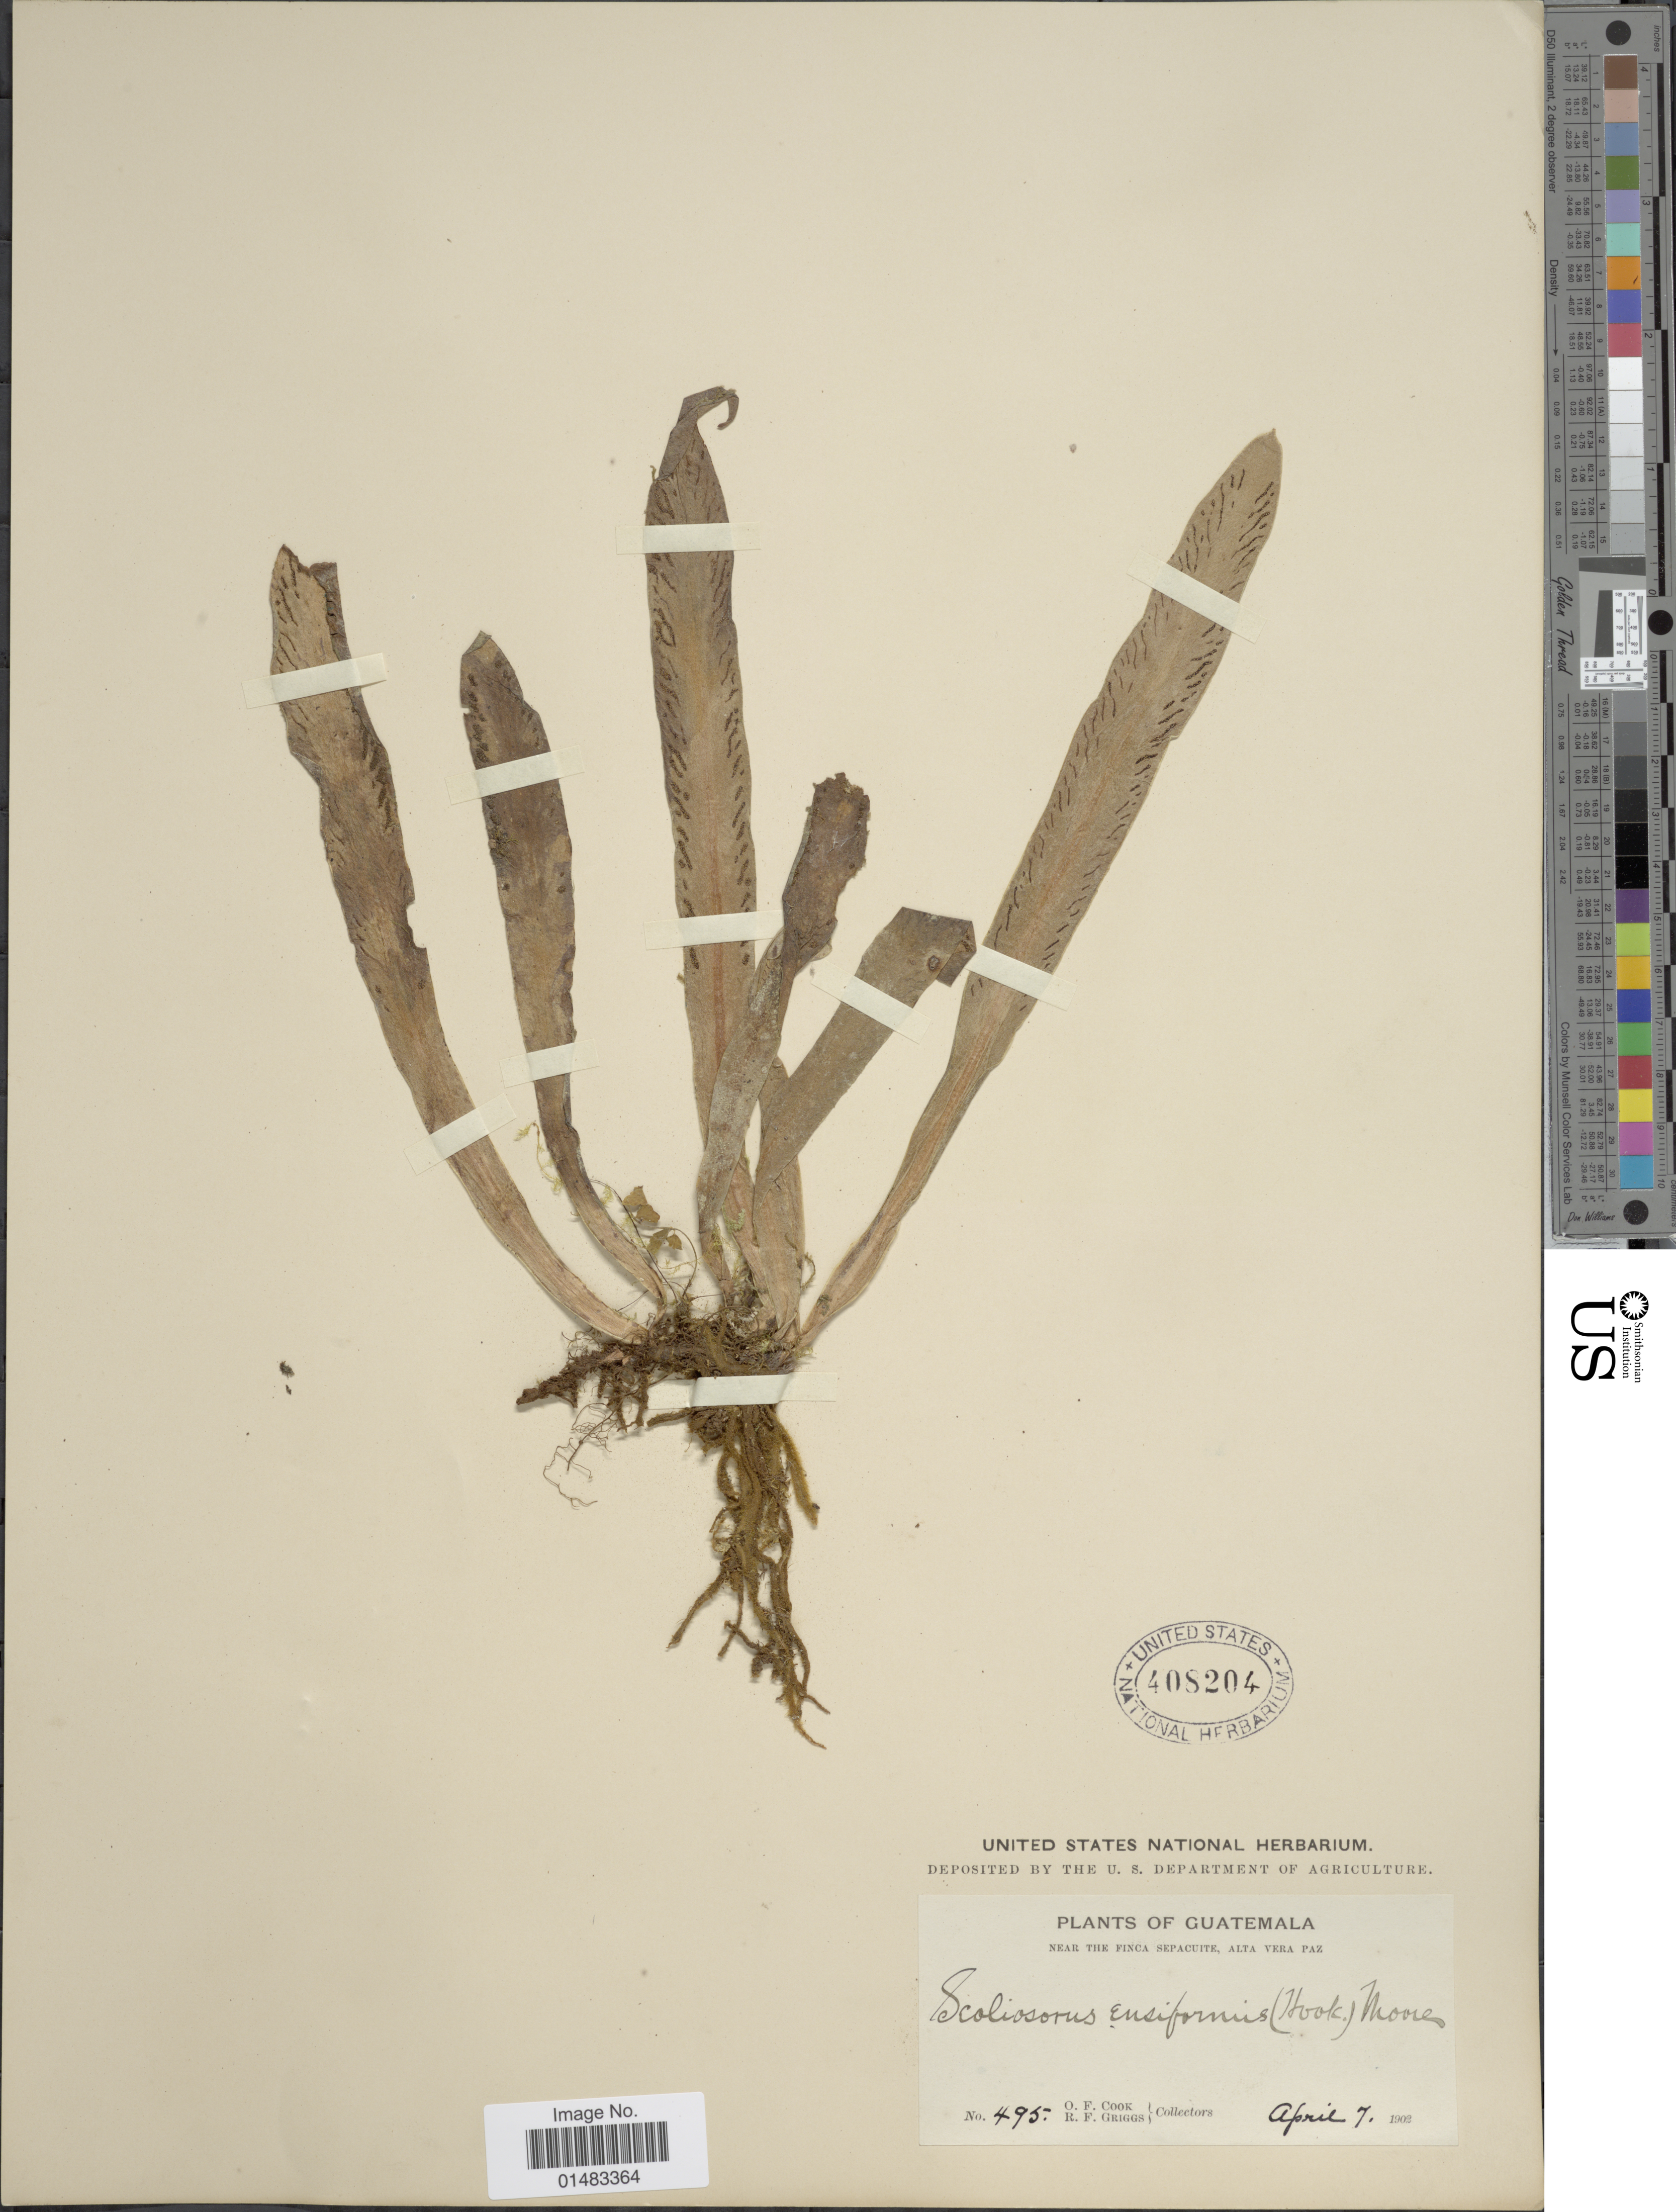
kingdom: Plantae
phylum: Tracheophyta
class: Polypodiopsida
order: Polypodiales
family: Pteridaceae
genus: Scoliosorus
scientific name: Scoliosorus ensiformis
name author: (Hook.) T. Moore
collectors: O. F. Cook & R. F. Griggs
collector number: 495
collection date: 1902-04-07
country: Guatemala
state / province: Alta Verapaz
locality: Plants of Guatemala, near the Finca Sepacuite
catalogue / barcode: US 408204